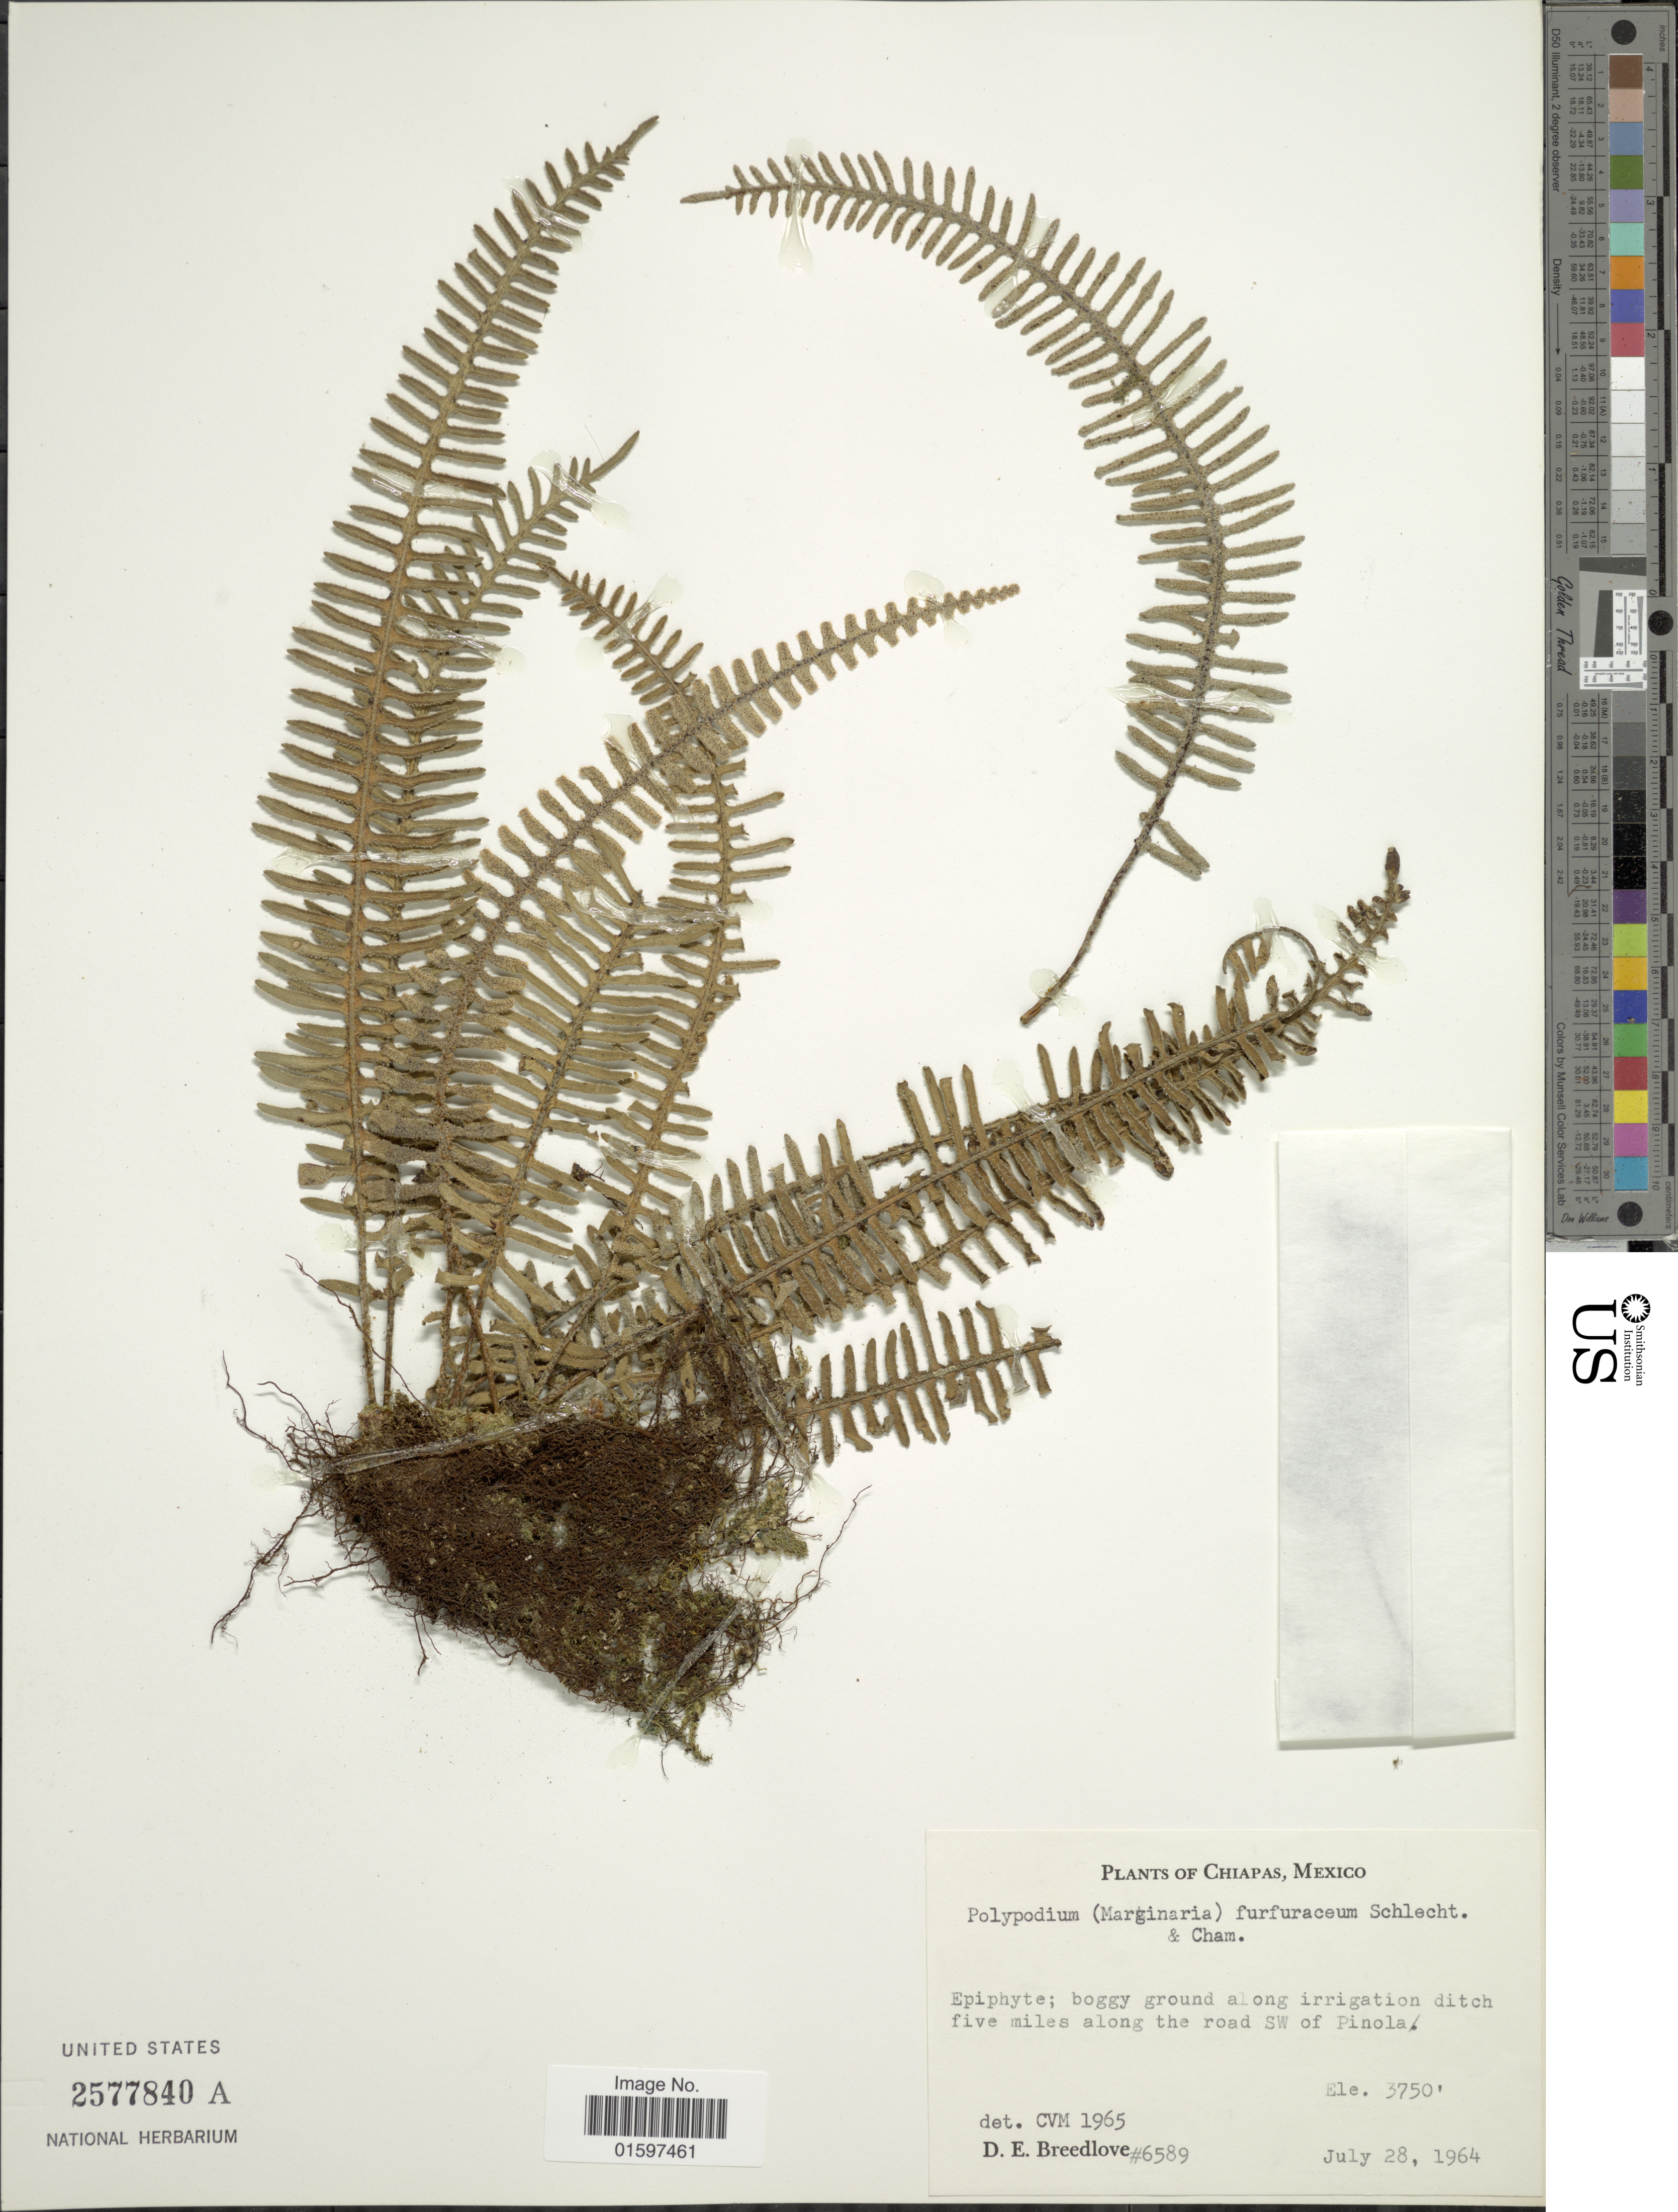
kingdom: Plantae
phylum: Tracheophyta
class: Polypodiopsida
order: Polypodiales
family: Polypodiaceae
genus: Pleopeltis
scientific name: Pleopeltis furfuracea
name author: (Schltdl. & Cham.) A.R. Sm. & Tejero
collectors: D. E. Breedlove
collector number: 6589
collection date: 1964-07-28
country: Mexico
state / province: Chiapas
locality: Epiphyte; boggy ground along irrigartion ditch five miles along the road SW of Pinola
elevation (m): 1143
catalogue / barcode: US 2577840A